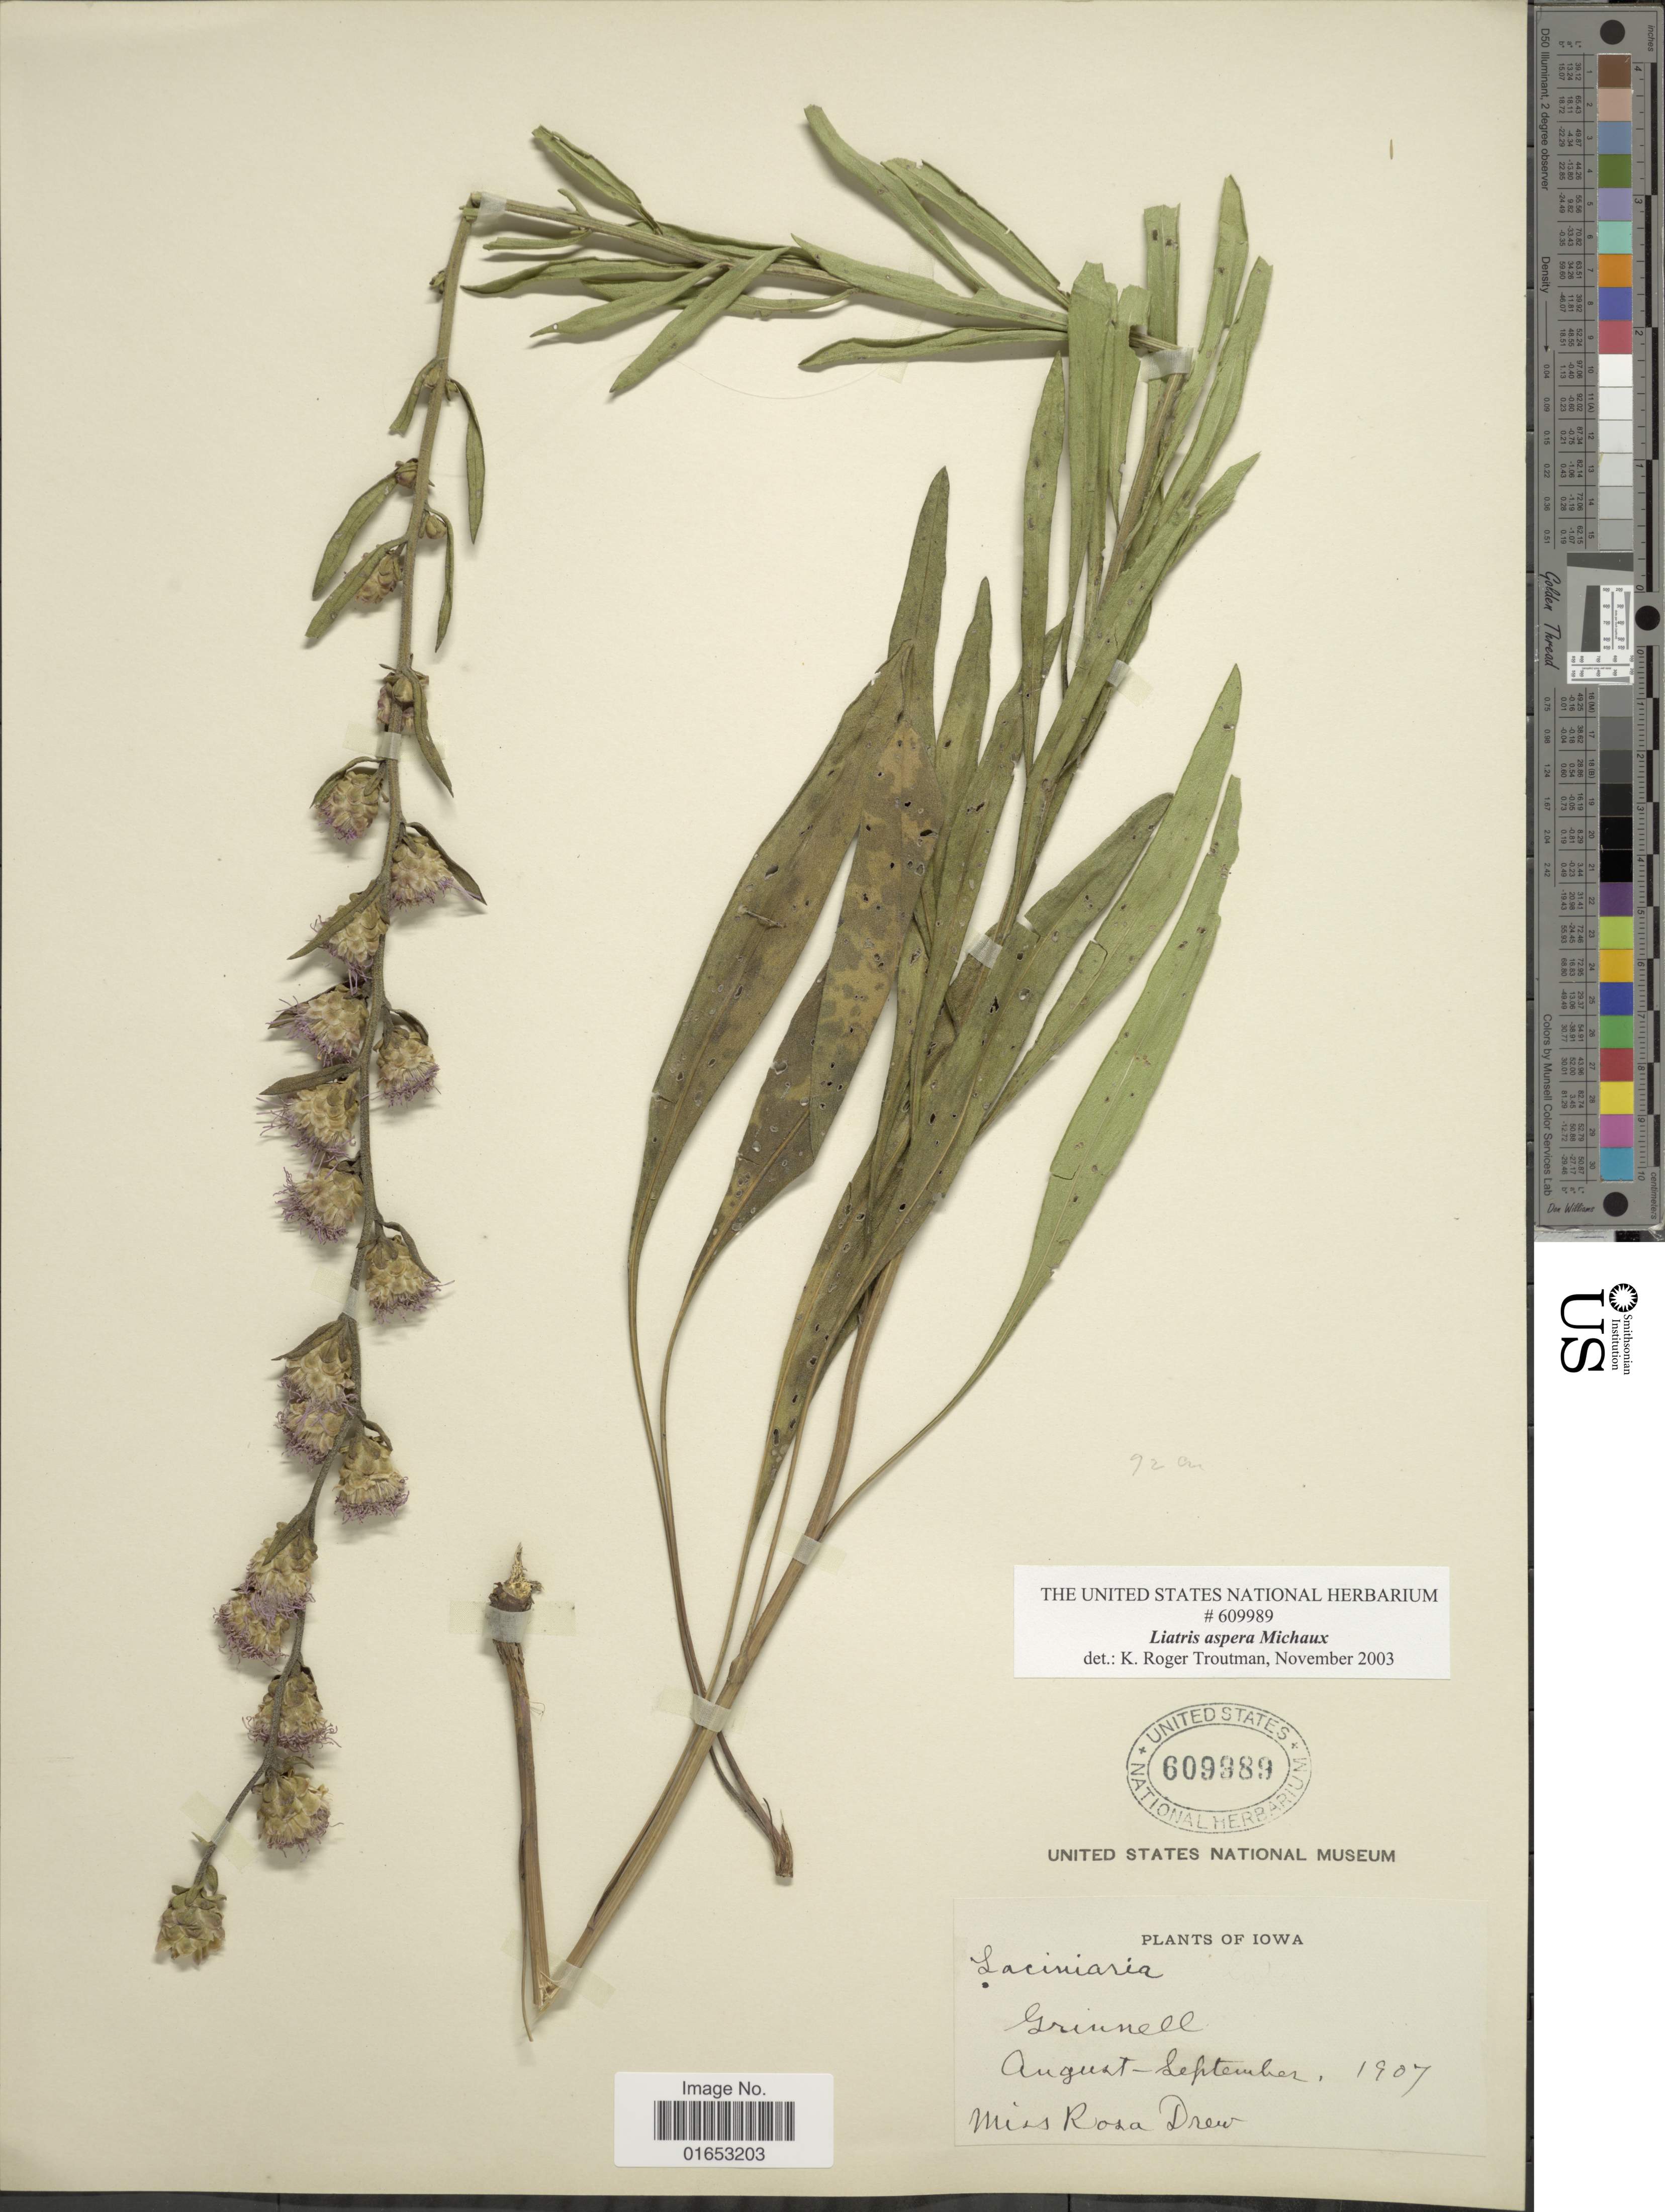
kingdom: Plantae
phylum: Tracheophyta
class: Magnoliopsida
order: Asterales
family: Asteraceae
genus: Liatris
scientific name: Liatris aspera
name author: Michx.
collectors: R. Drew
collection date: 1907-08/1907-09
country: United States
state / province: Iowa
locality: Grinnell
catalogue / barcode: US 609989